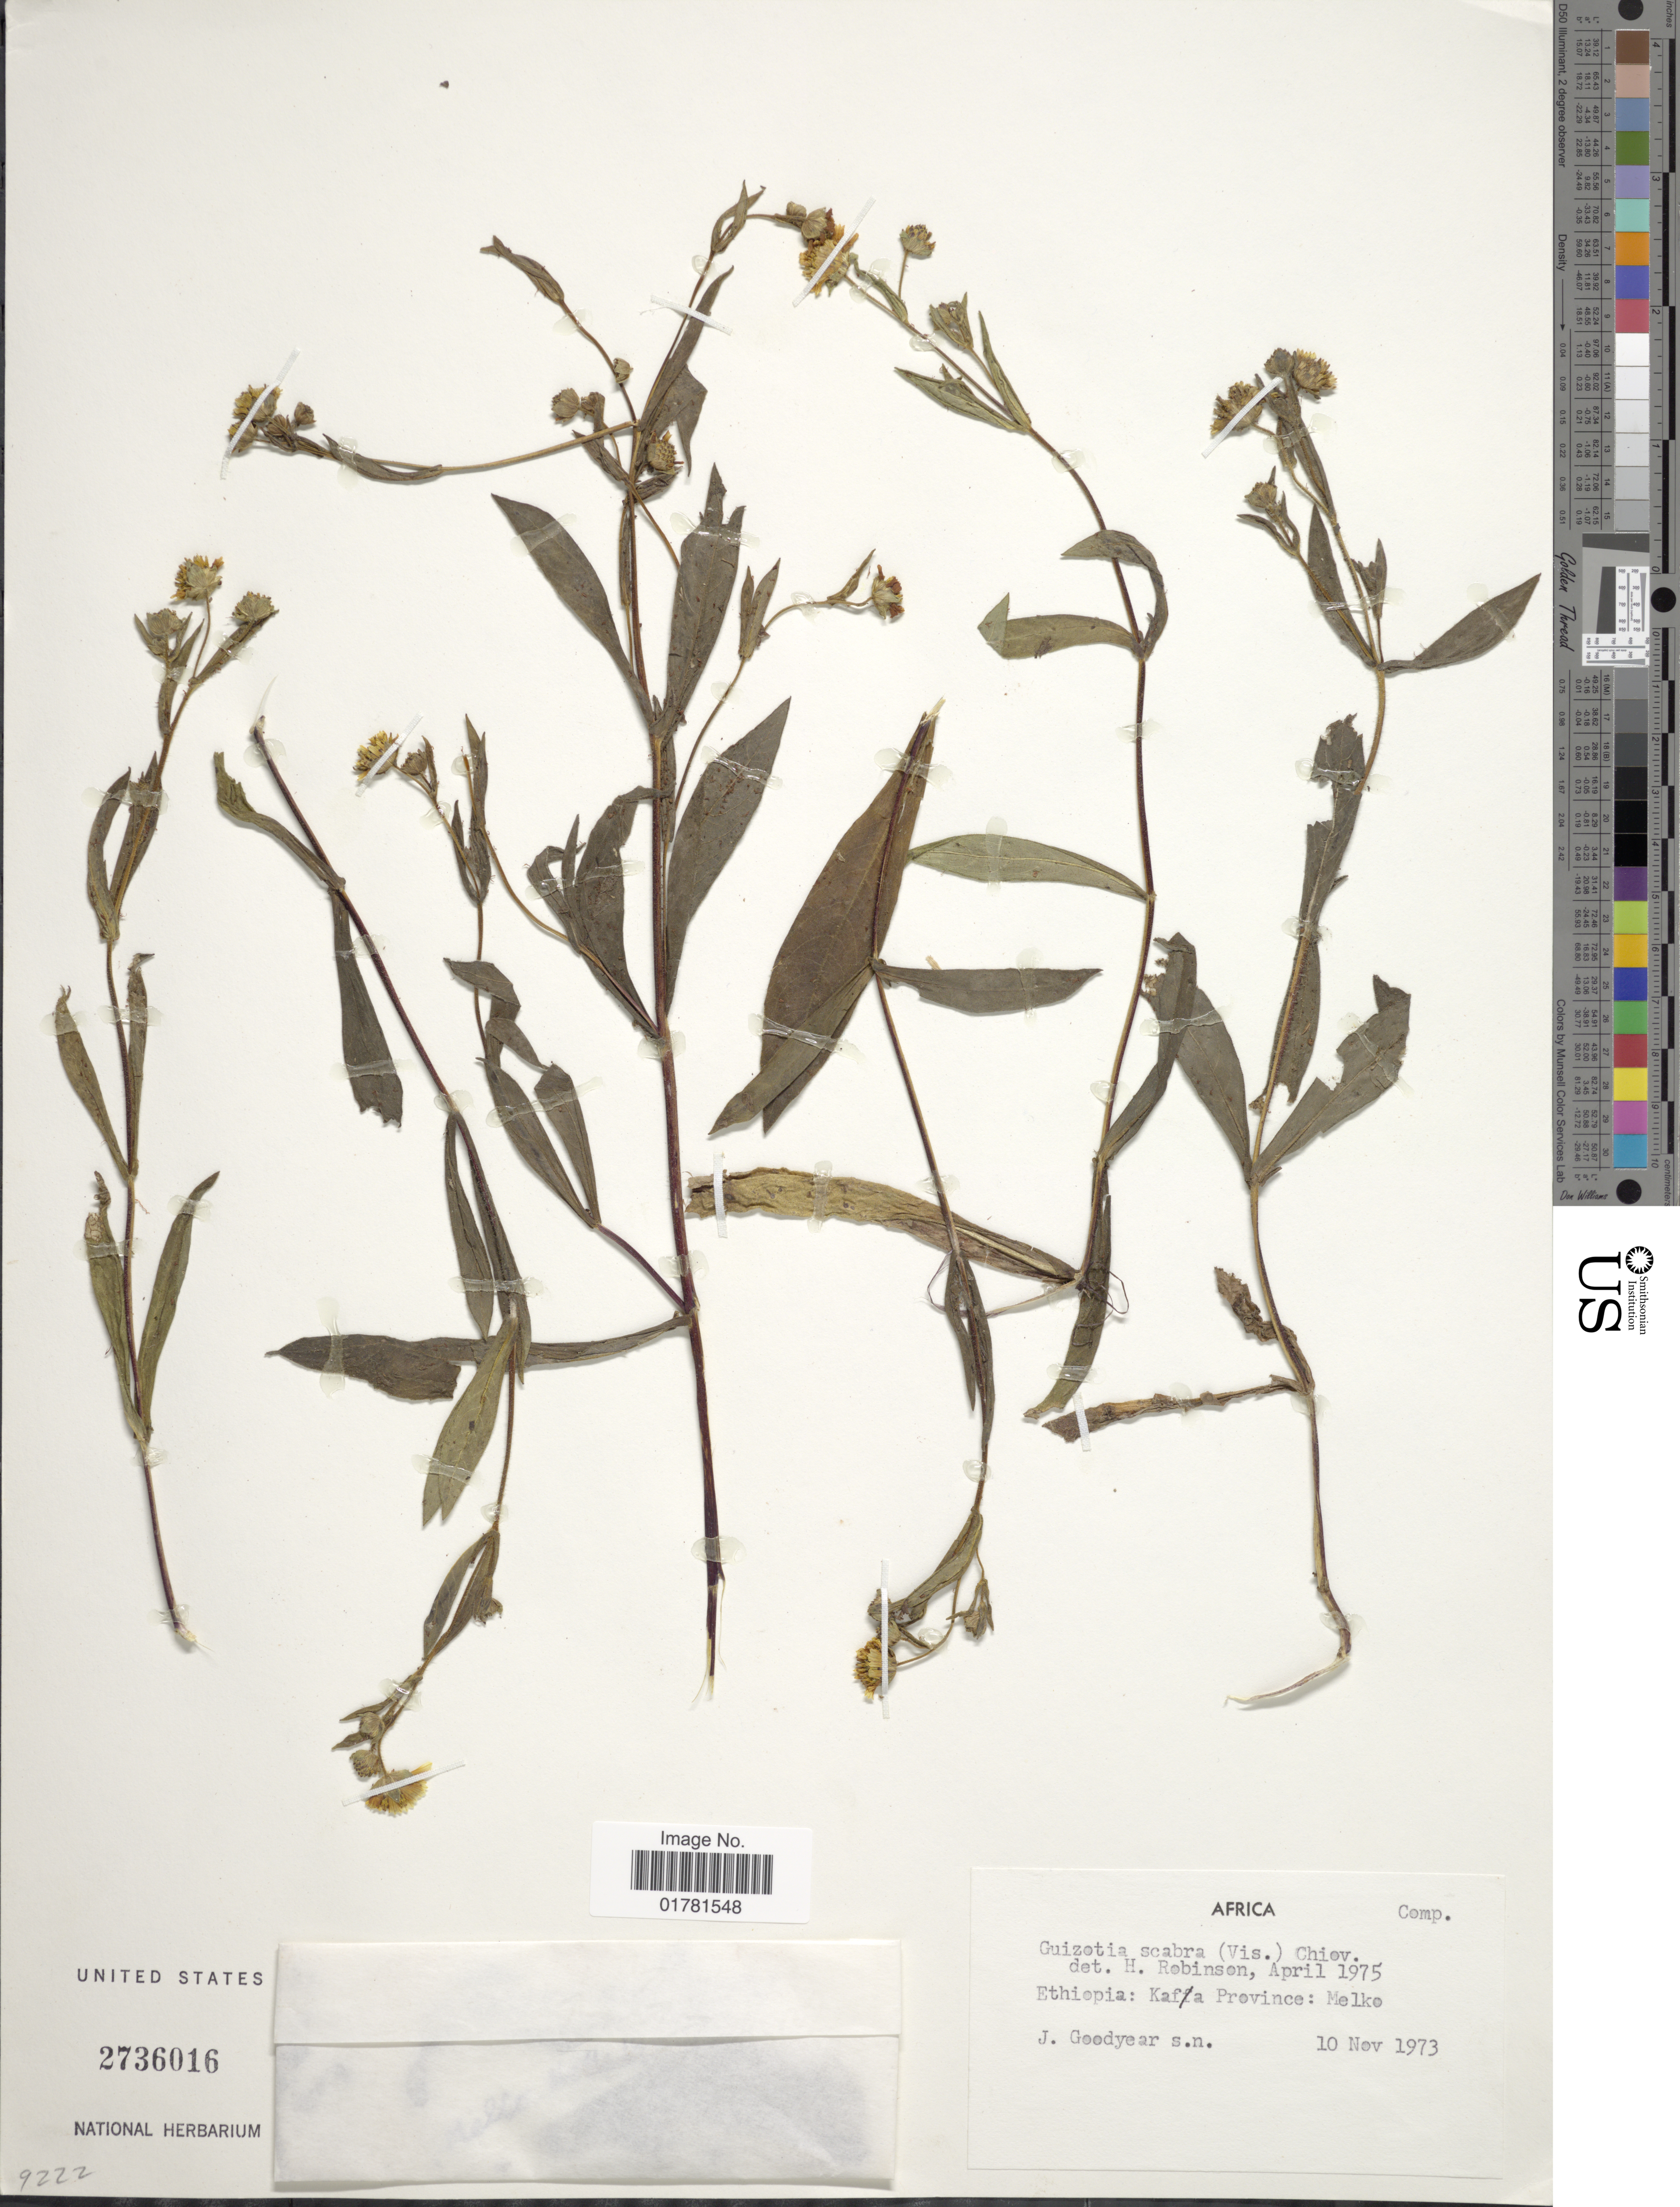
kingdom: Plantae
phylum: Tracheophyta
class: Magnoliopsida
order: Asterales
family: Asteraceae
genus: Guizotia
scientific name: Guizotia scabra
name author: Chiov.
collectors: J. Goodyear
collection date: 1973-11-10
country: Ethiopia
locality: Africa, Kafa Province: Melke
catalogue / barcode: US 2736016